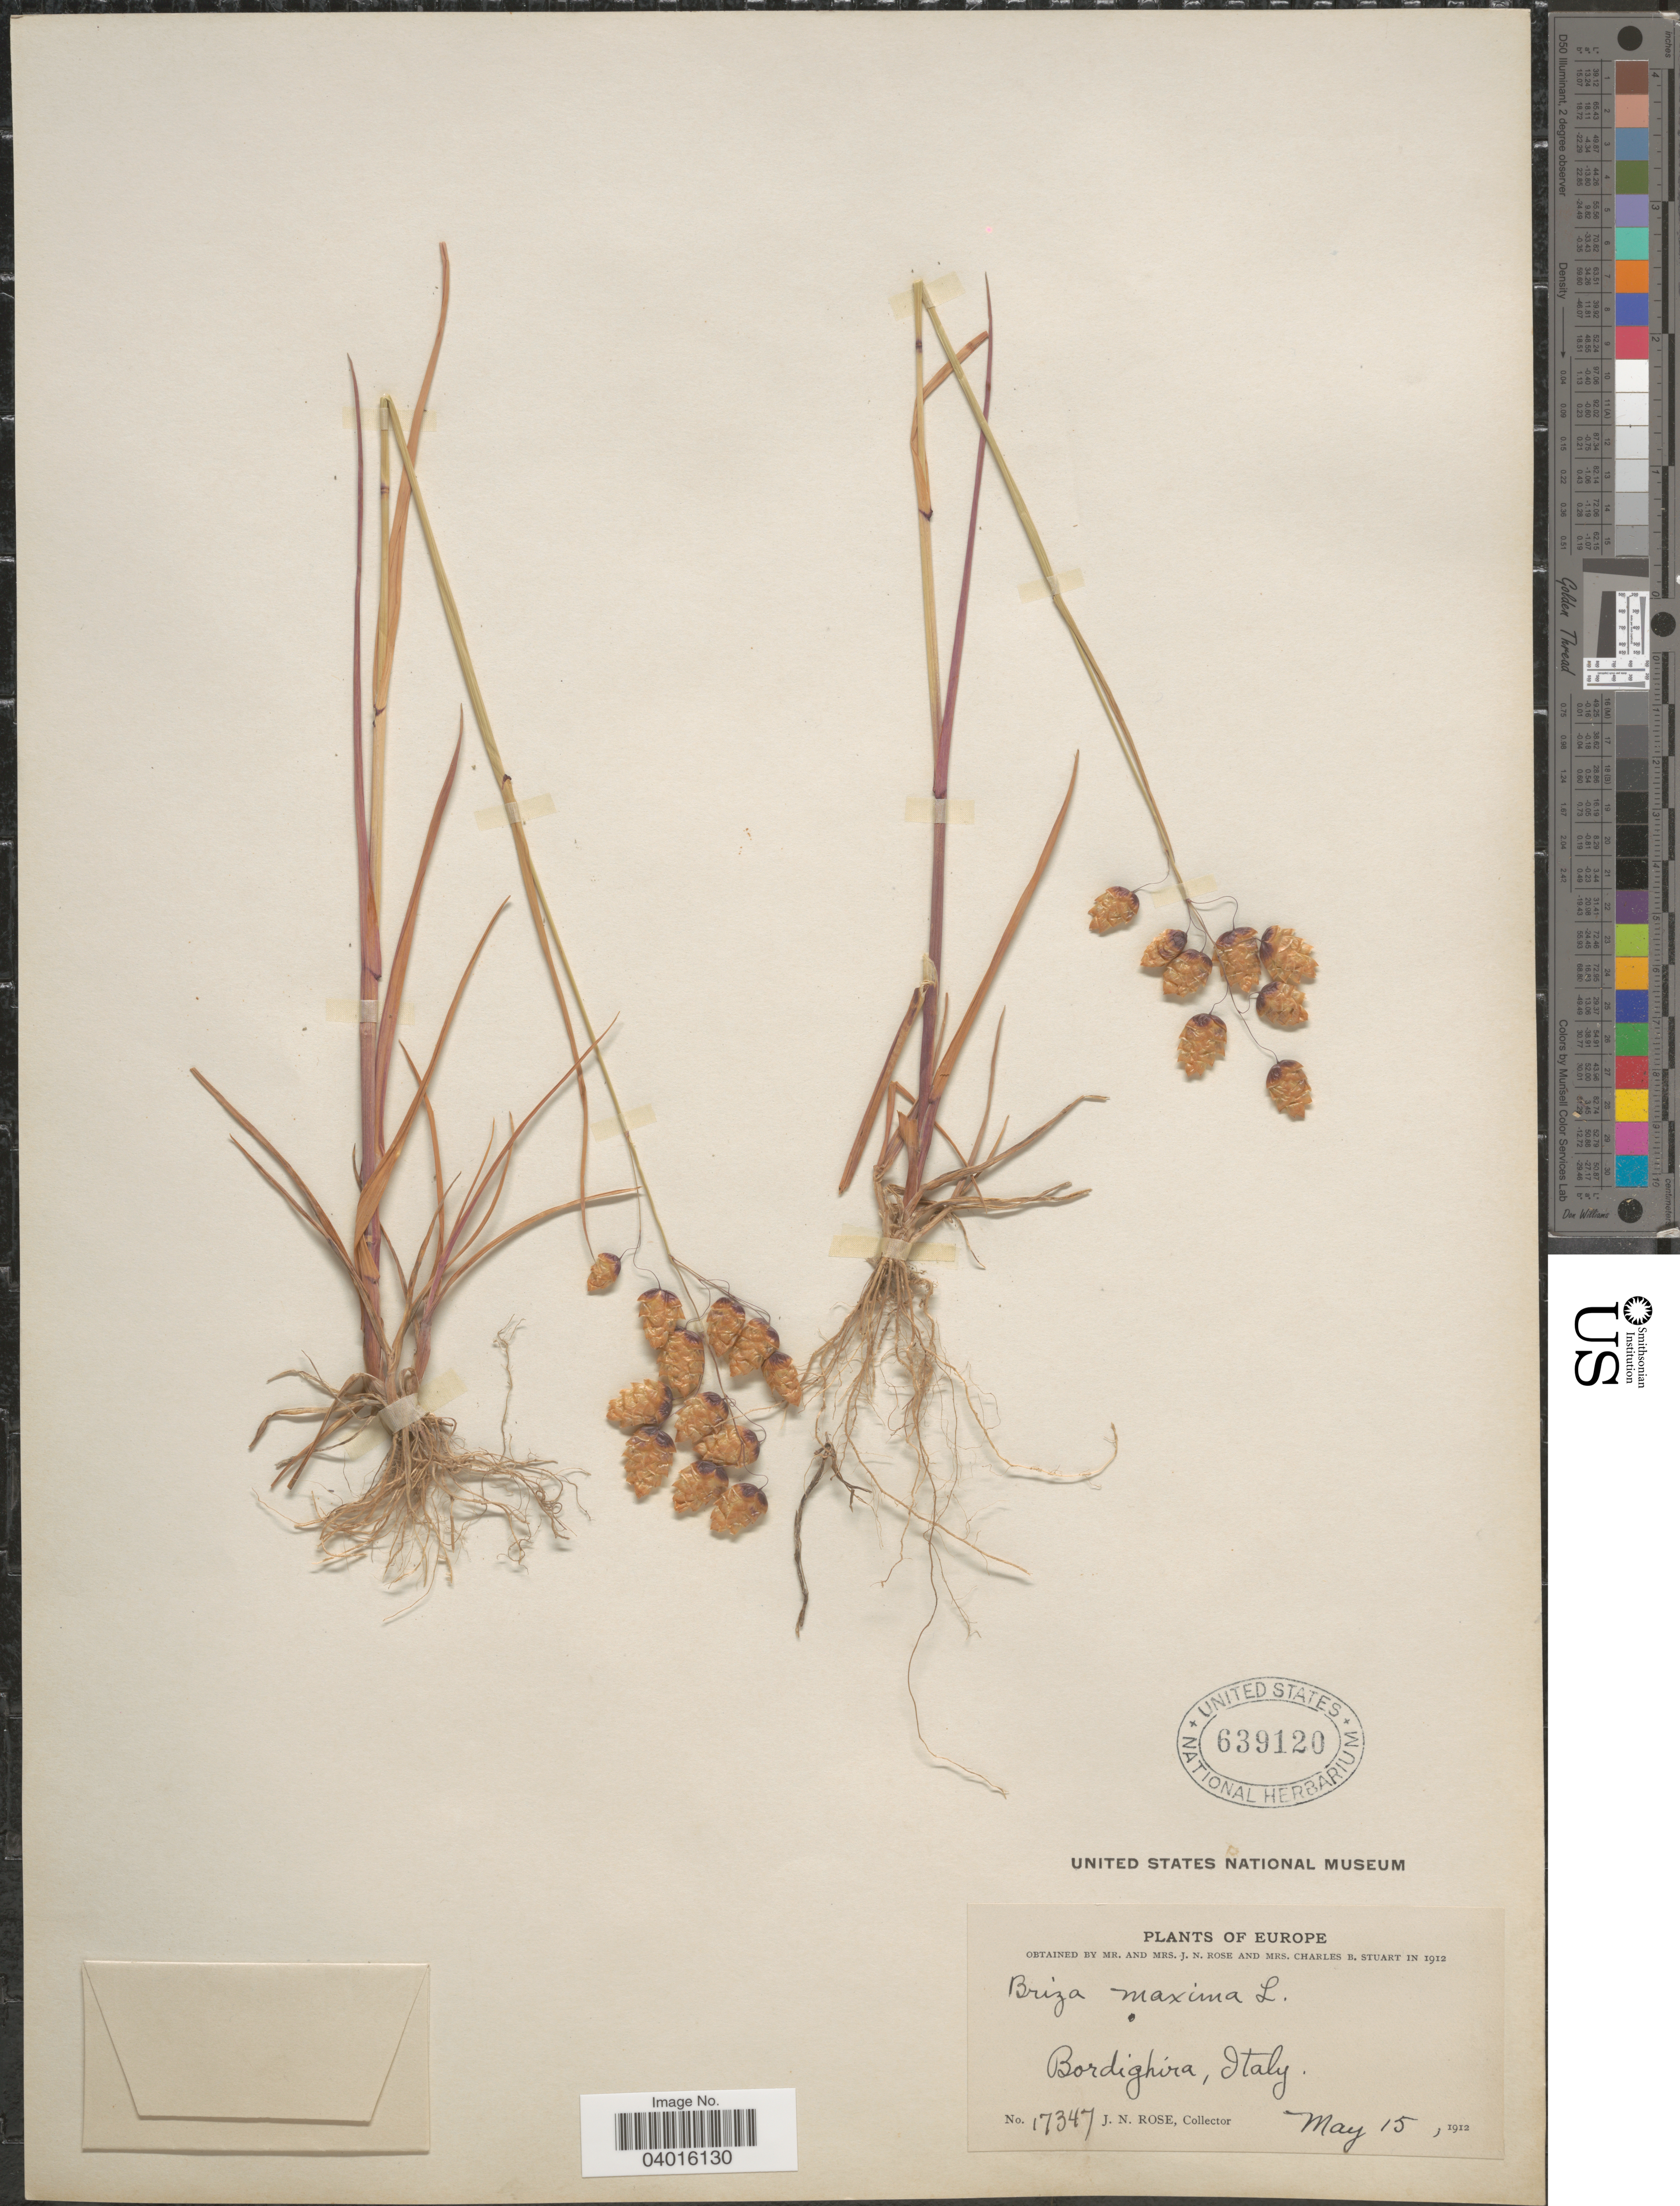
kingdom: Plantae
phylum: Tracheophyta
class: Liliopsida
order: Poales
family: Poaceae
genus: Briza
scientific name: Briza maxima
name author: L.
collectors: J. N. Rose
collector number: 17347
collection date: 1912-05-15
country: Italy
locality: Bordighira.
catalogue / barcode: US 639120